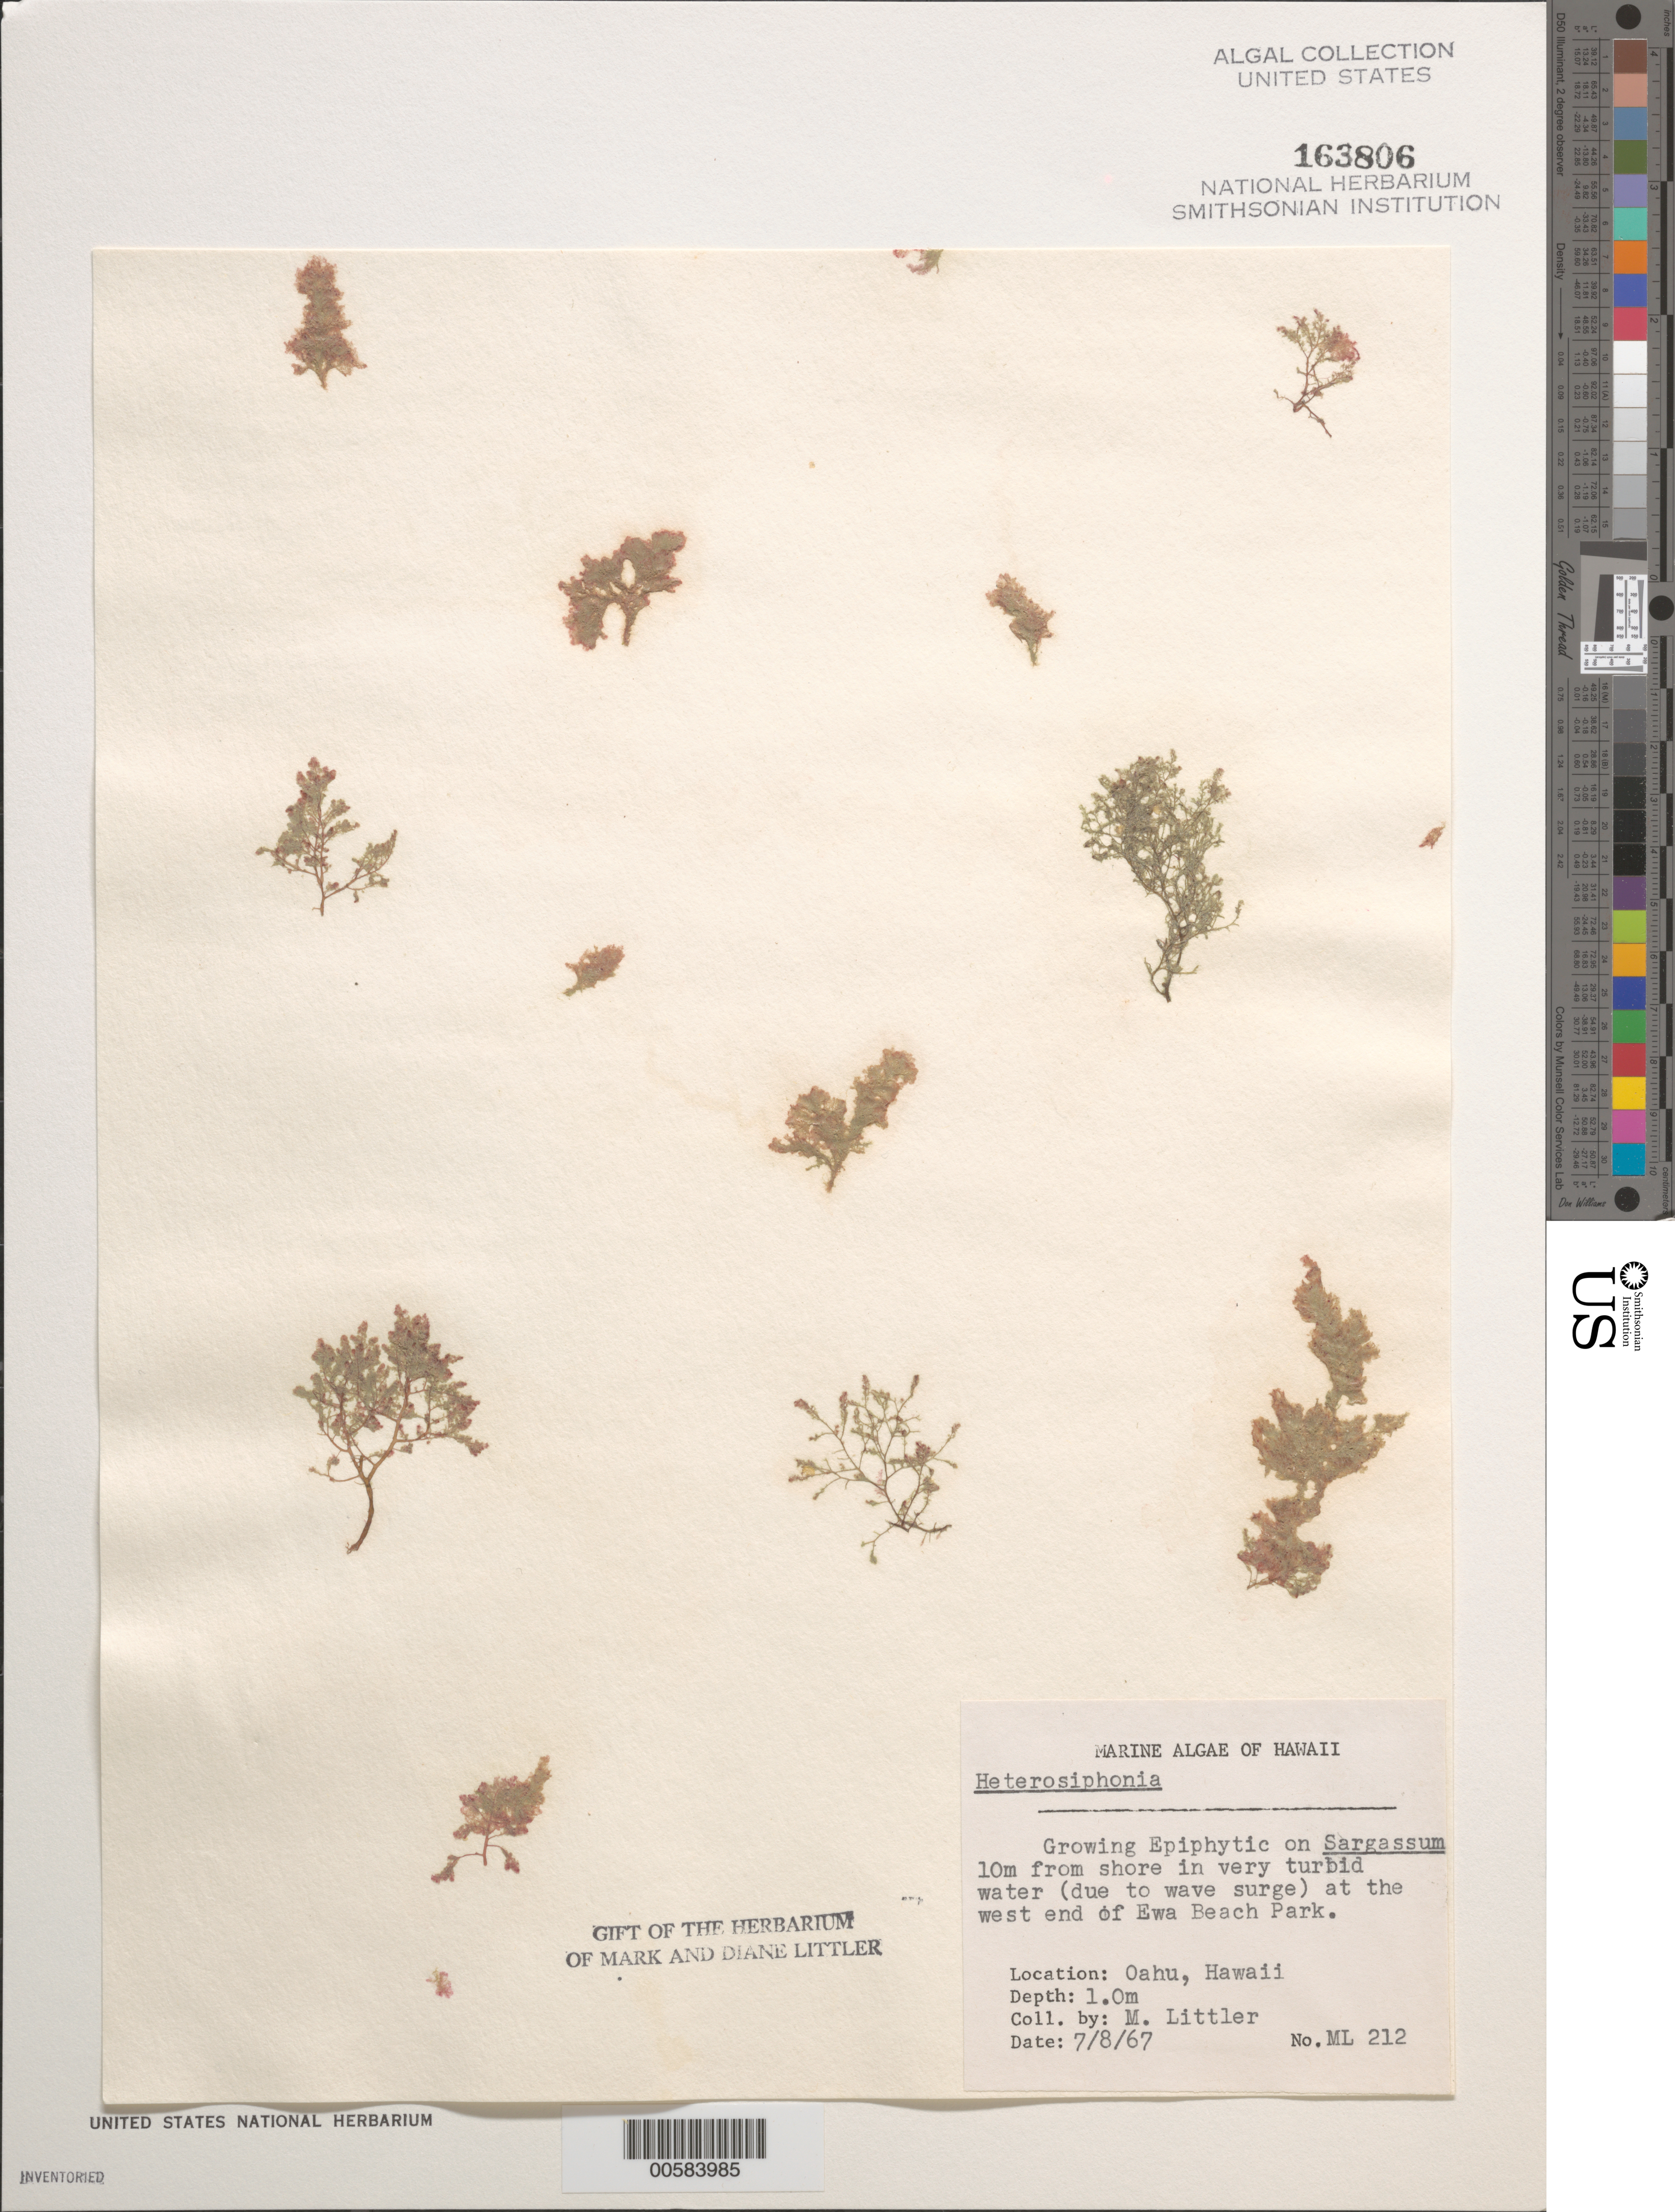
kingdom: Plantae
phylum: Rhodophyta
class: Florideophyceae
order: Ceramiales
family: Dasyaceae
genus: Heterosiphonia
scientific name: Heterosiphonia sp.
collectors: M. M. Littler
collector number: ML 212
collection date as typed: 08 Jul 1967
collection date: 1967-07-08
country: United States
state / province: Hawaii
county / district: Honolulu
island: Oahu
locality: Ewa Beach Park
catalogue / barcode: US 163806